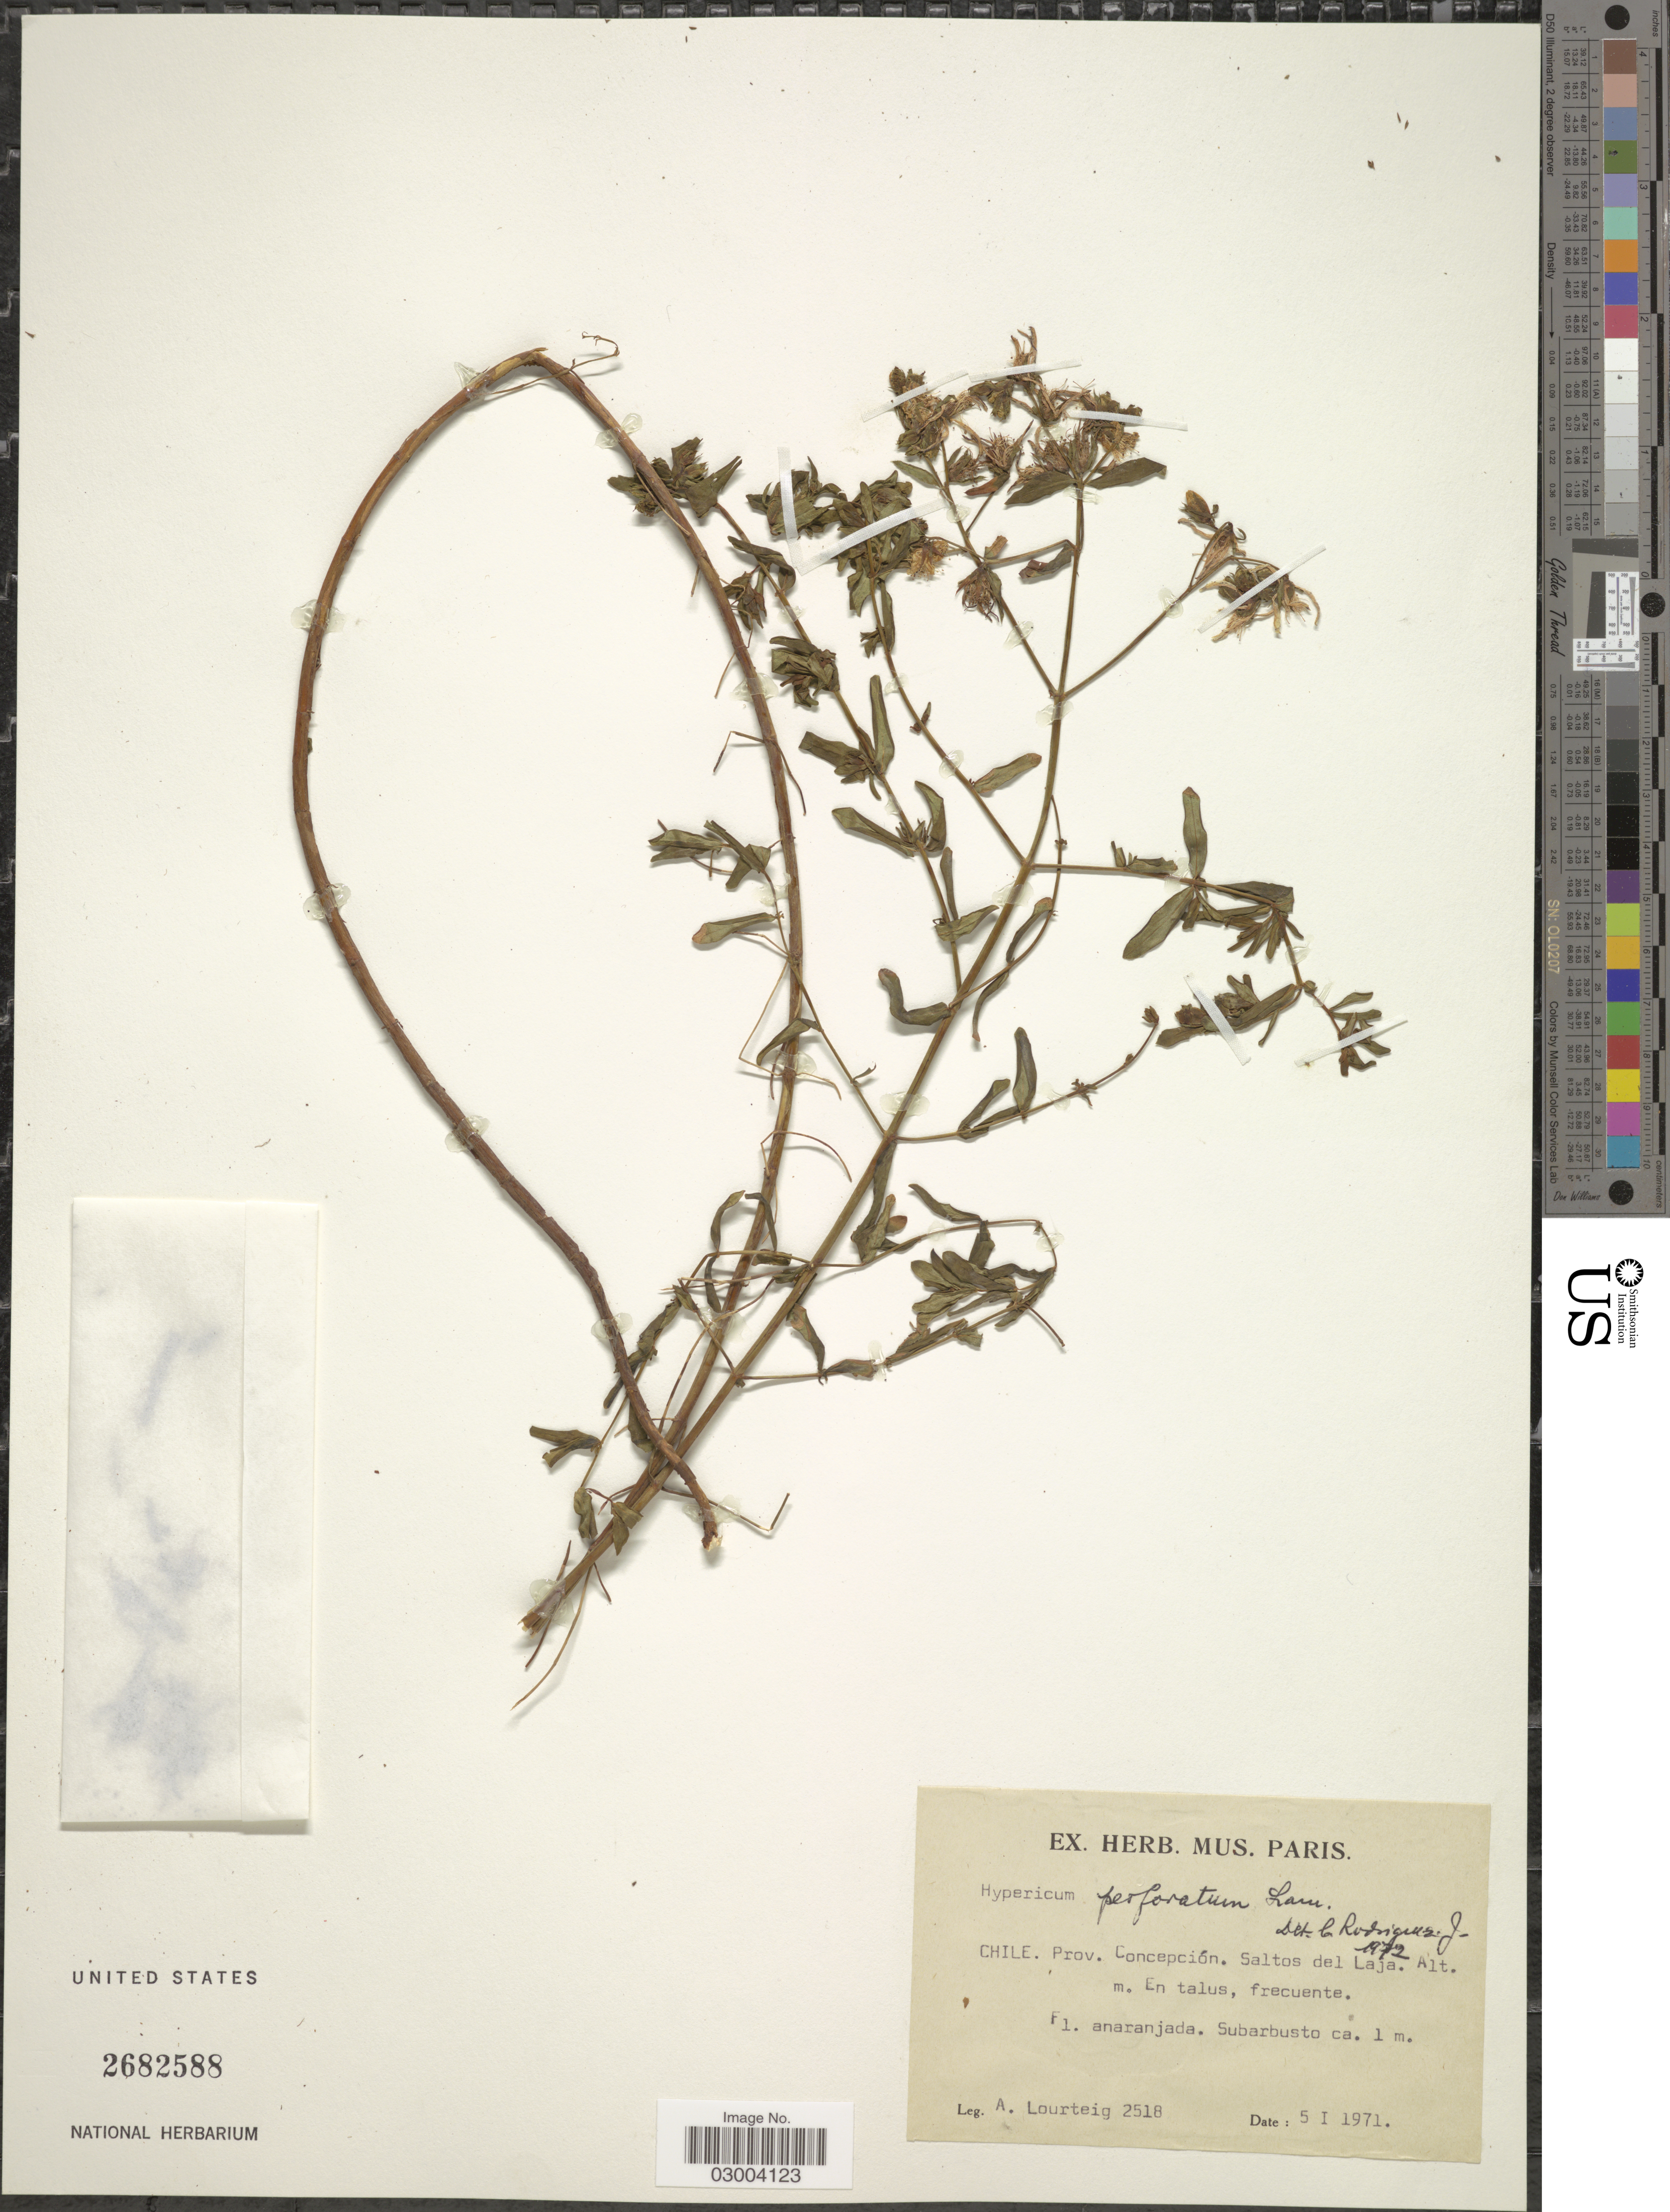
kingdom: Plantae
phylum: Tracheophyta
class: Magnoliopsida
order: Malpighiales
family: Hypericaceae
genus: Hypericum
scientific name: Hypericum perforatum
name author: L.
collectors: A. Lourteig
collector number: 2518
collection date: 1971-01-05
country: Paraguay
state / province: Concepcion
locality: Concepción, Saltos del Laja.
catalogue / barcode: US 2682588